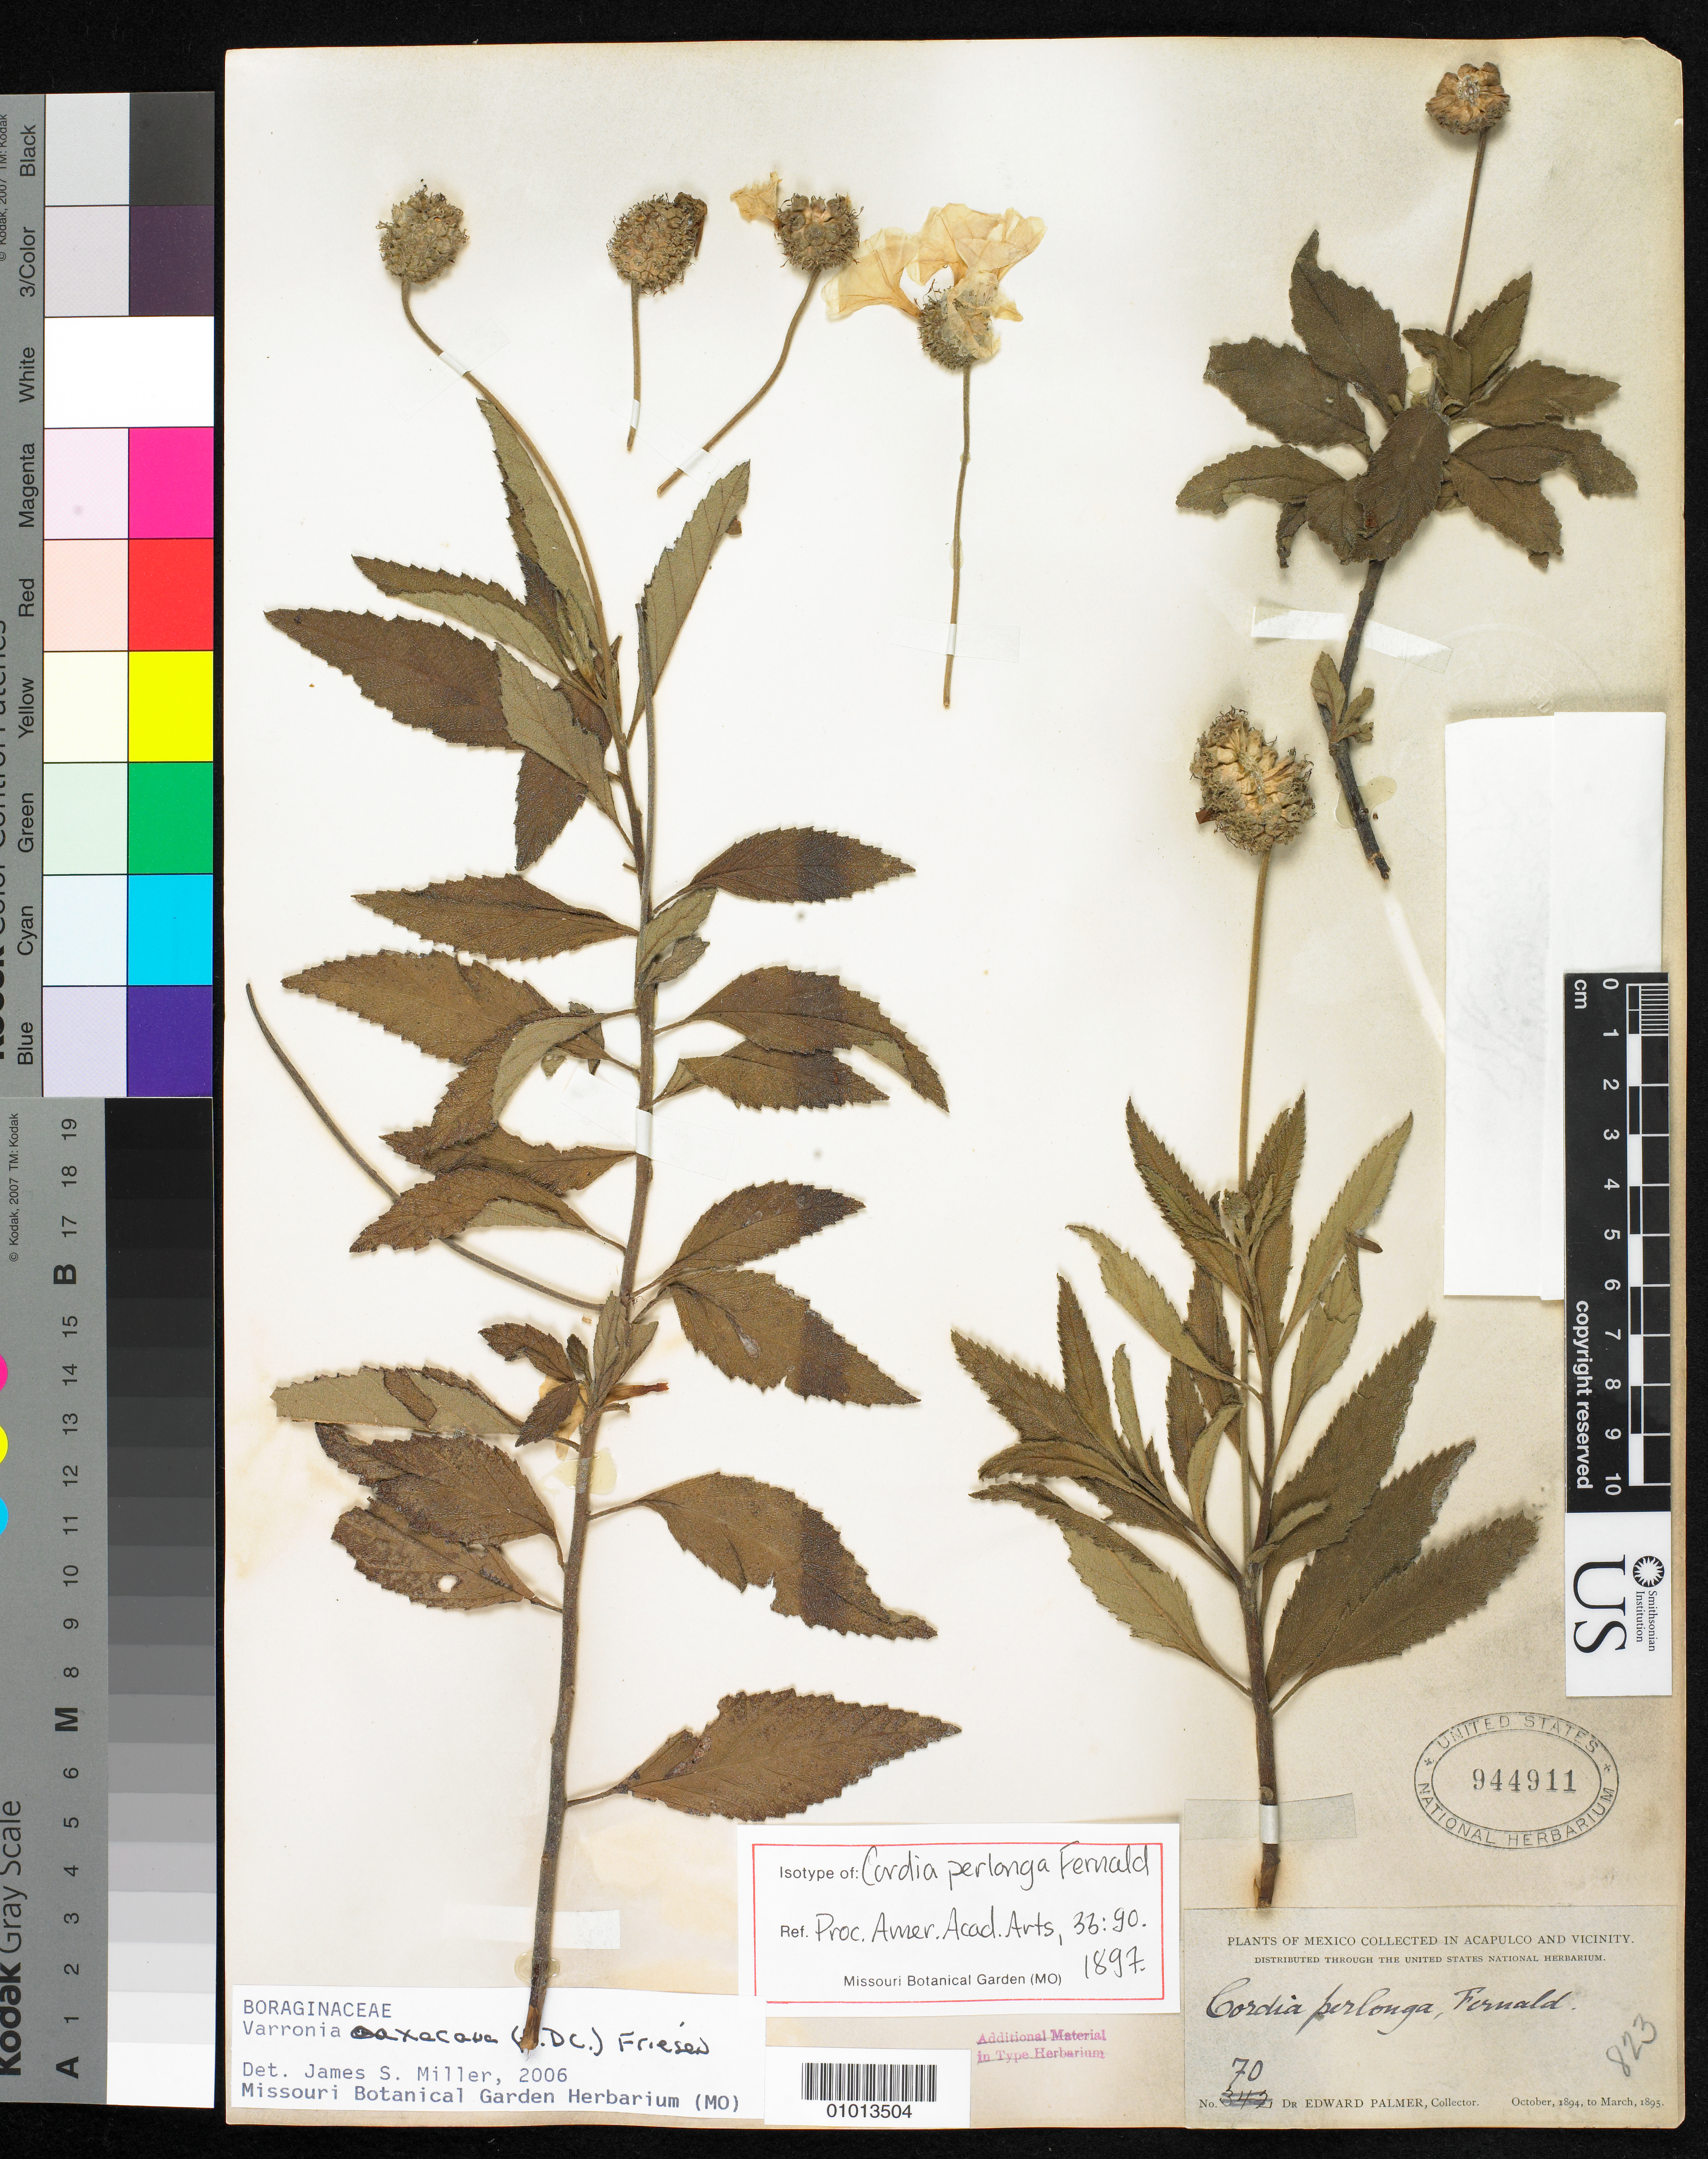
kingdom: Plantae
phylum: Tracheophyta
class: Magnoliopsida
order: Boraginales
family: Cordiaceae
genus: Cordia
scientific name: Cordia perlonga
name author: Fernald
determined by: Miller, James S., (MO), Missouri Botanical Garden (UNITED STATES)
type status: Isotype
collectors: E. Palmer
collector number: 70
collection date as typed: Oct 1894 to -- Mar 1895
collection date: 1894-10/1895-03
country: Mexico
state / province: Guerrero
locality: Acapulco and vicinity.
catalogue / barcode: US 944911